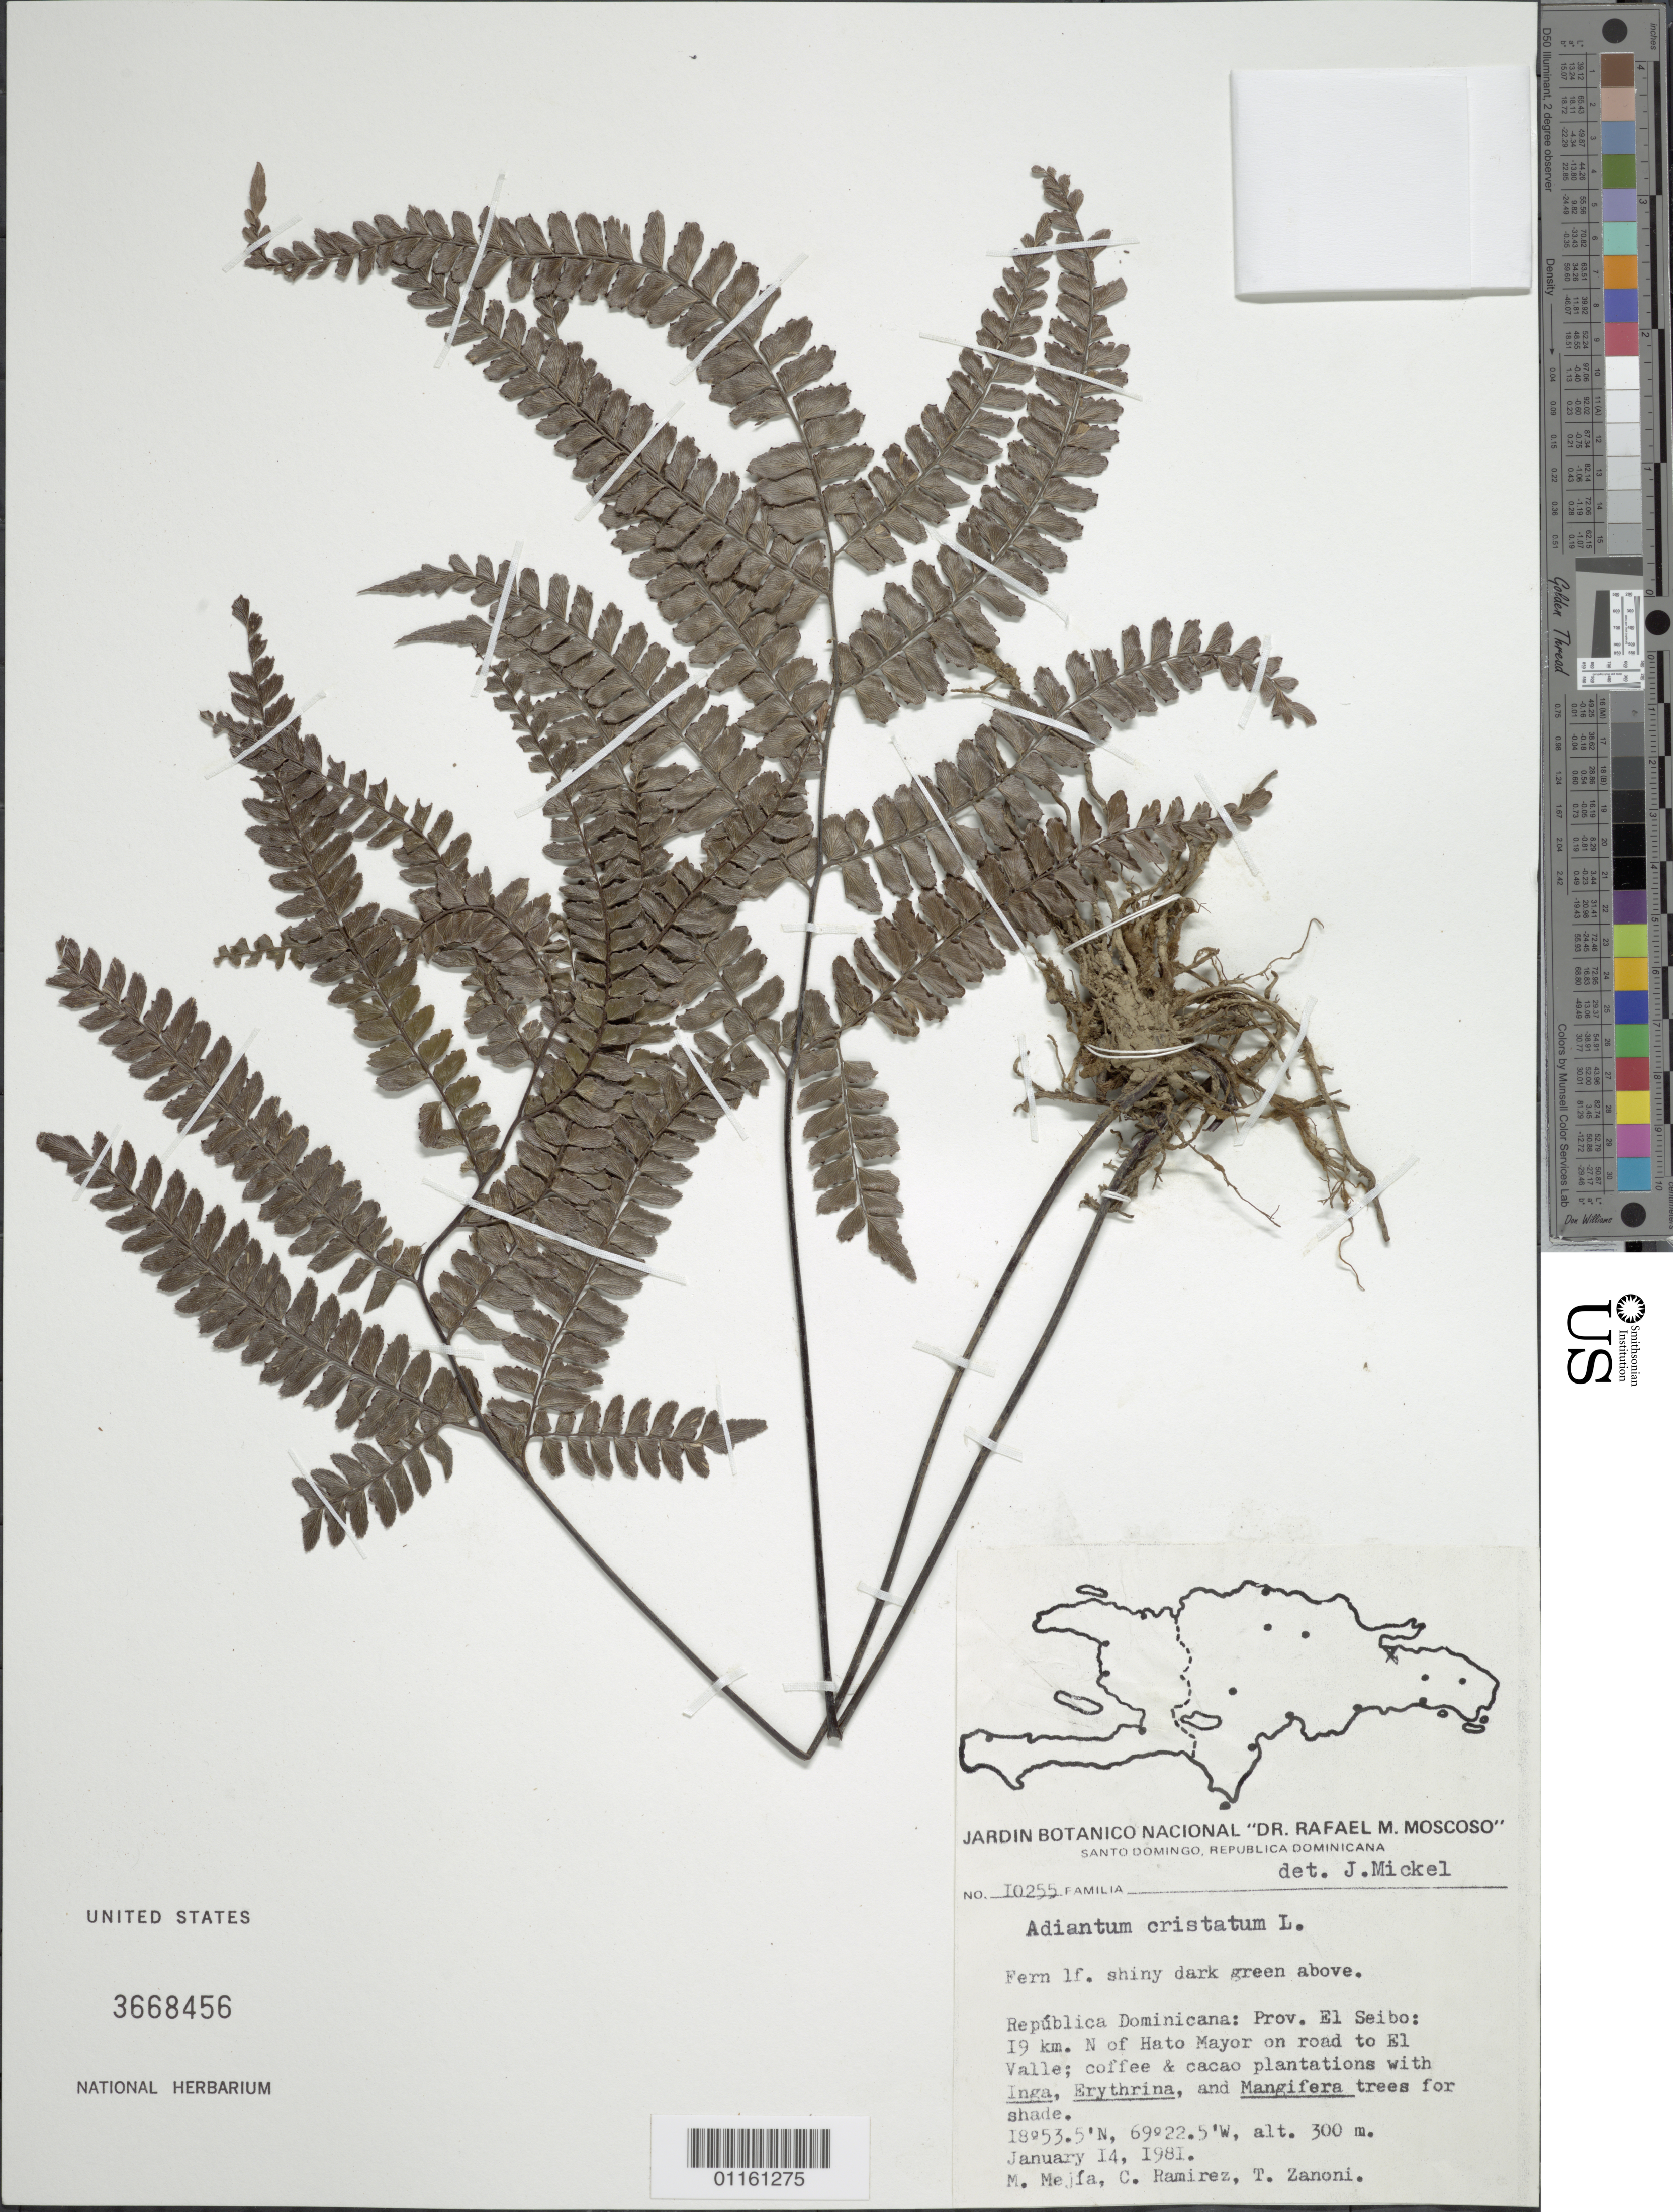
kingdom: Plantae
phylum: Tracheophyta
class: Polypodiopsida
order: Polypodiales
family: Pteridaceae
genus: Adiantum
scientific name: Adiantum pyramidale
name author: (L.) Willd.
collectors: M. Mejfa, T. A. Zanoni & C. Ramirez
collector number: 10255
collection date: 1981-01-14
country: Dominican Republic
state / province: El Seibo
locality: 19 km N of Hato Mayor on road to El Valle.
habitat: Coffee and cacao plantations with Inga, Erythrina and Mangifera trees for shade.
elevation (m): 300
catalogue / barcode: US 3668456